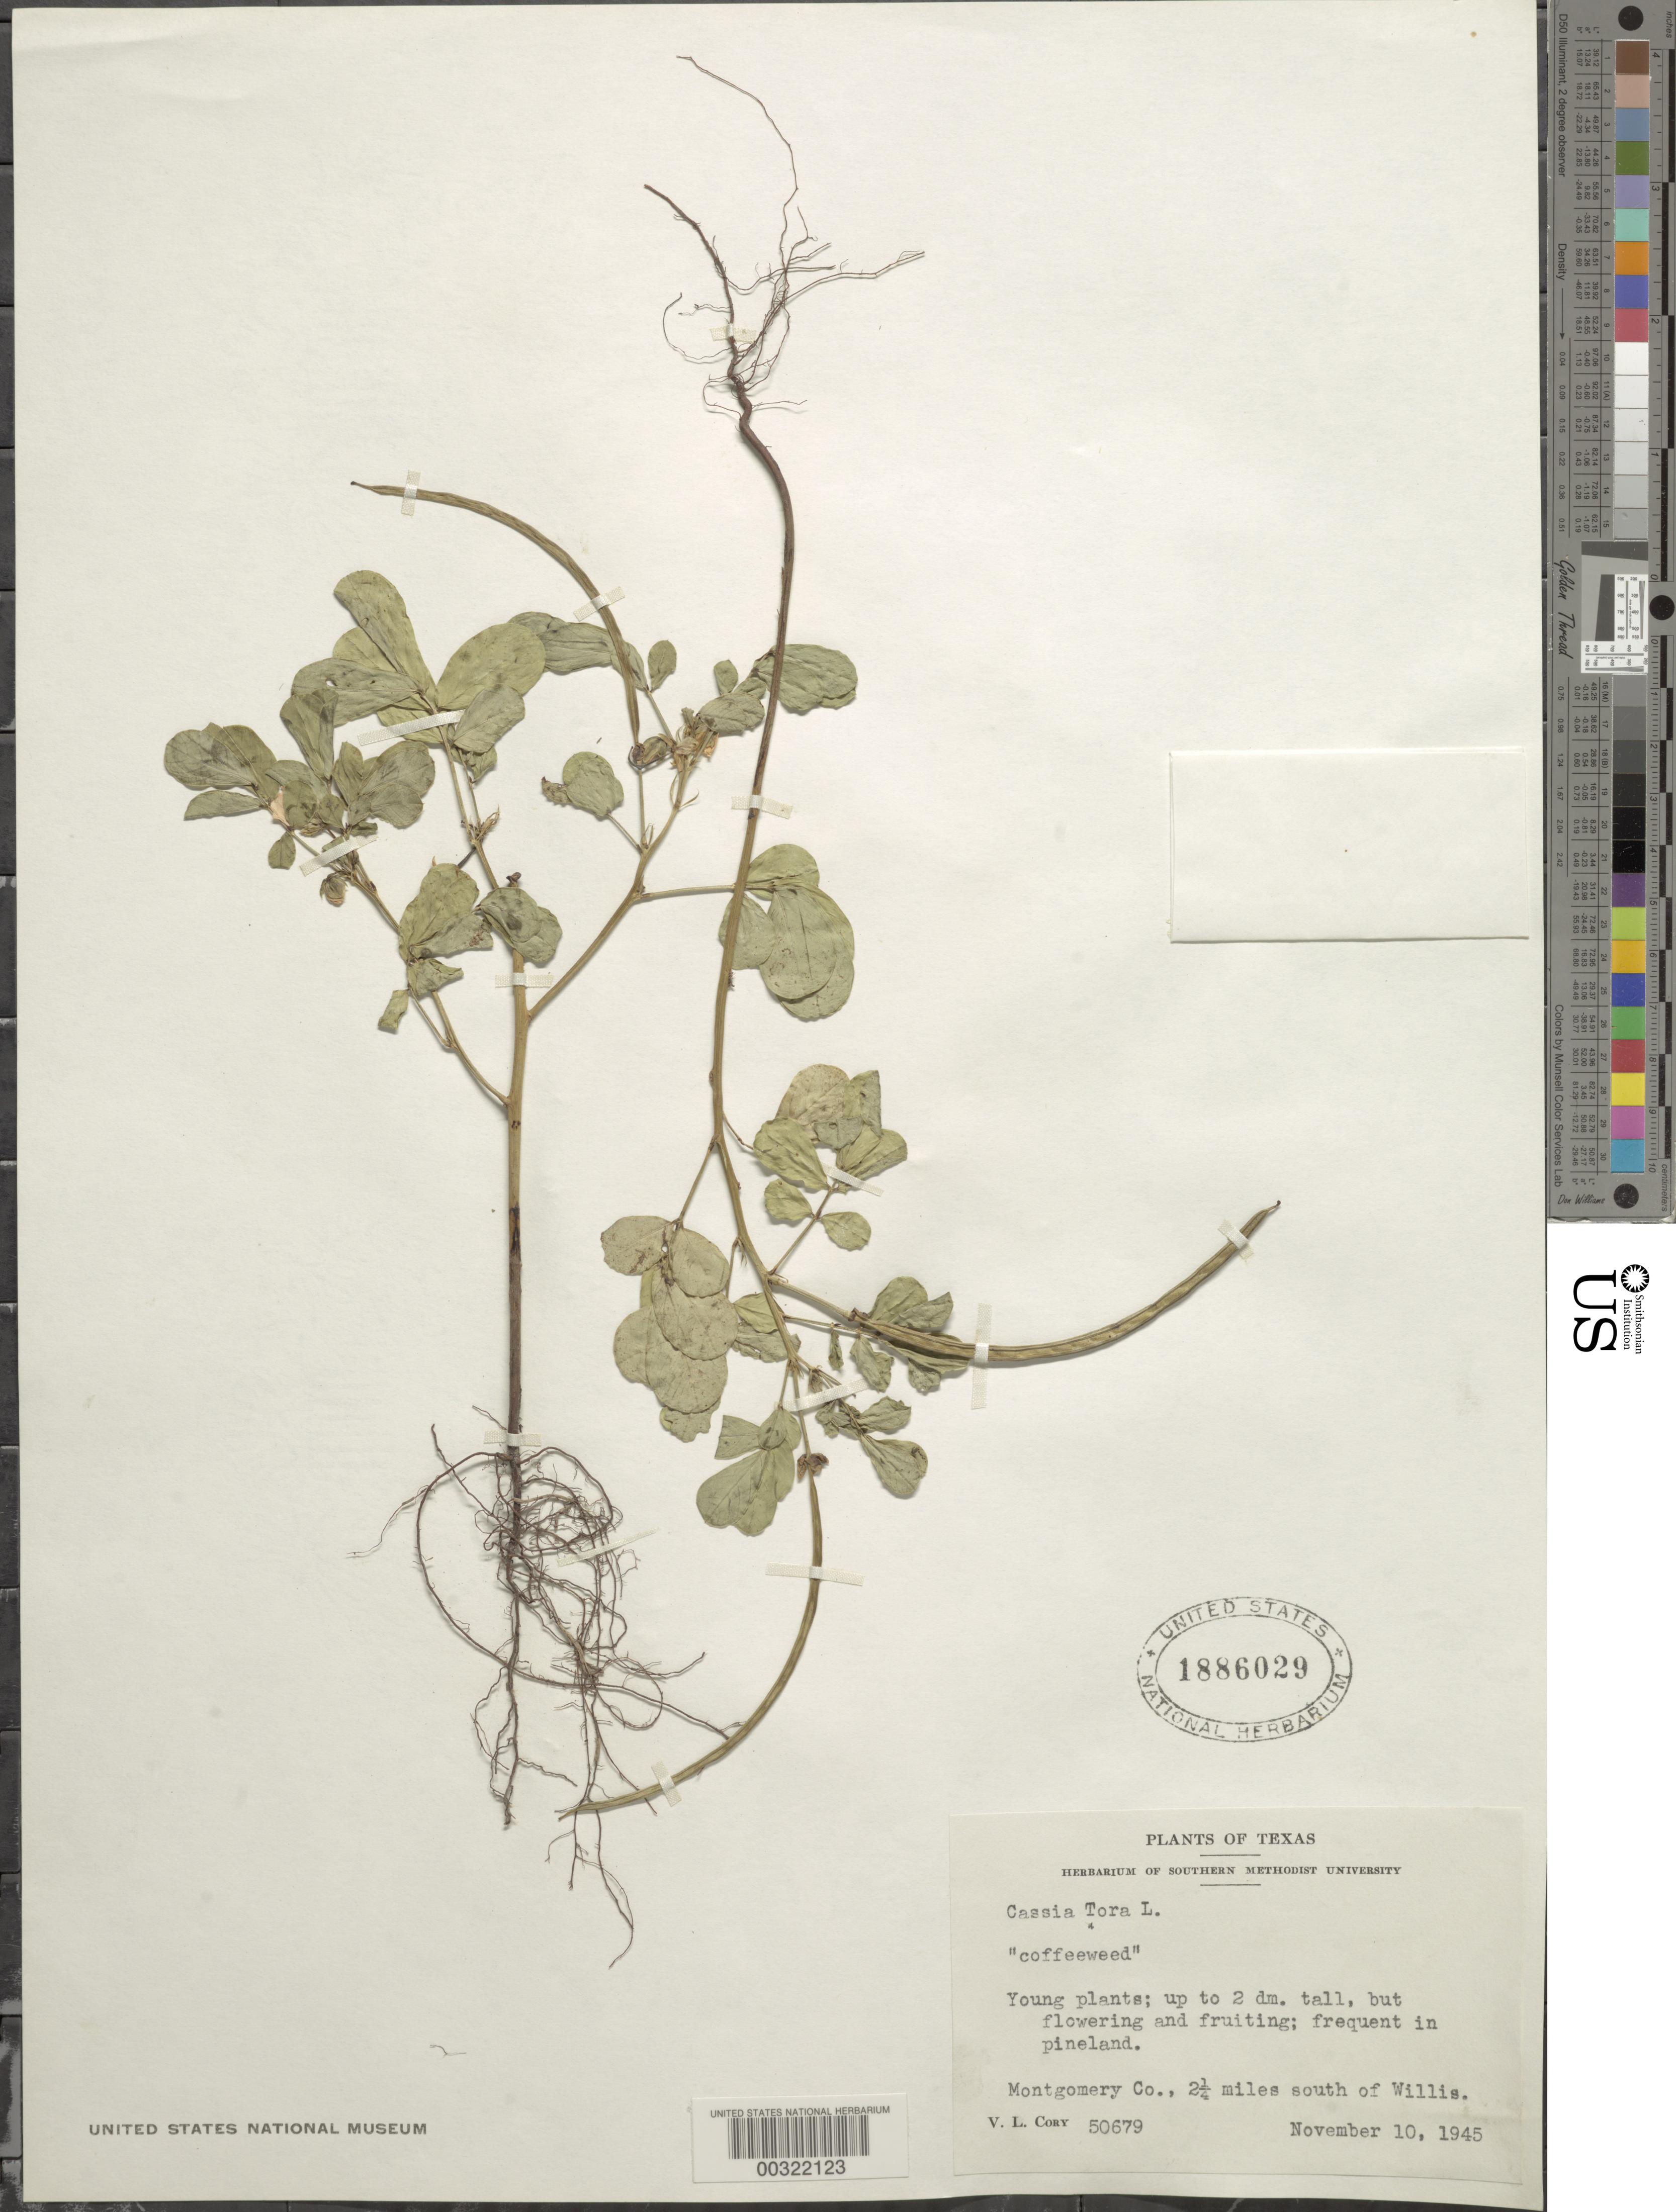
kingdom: Plantae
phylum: Tracheophyta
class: Magnoliopsida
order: Fabales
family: Fabaceae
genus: Senna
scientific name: Senna obtusifolia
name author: (L.) H.S. Irwin & Barneby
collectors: V. Cory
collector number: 50679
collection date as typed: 10 Nov 1945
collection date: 1945-11-10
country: United States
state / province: Texas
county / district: Montgomery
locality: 2 1/4 mi s of willis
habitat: Pineland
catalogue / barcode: US 1886029